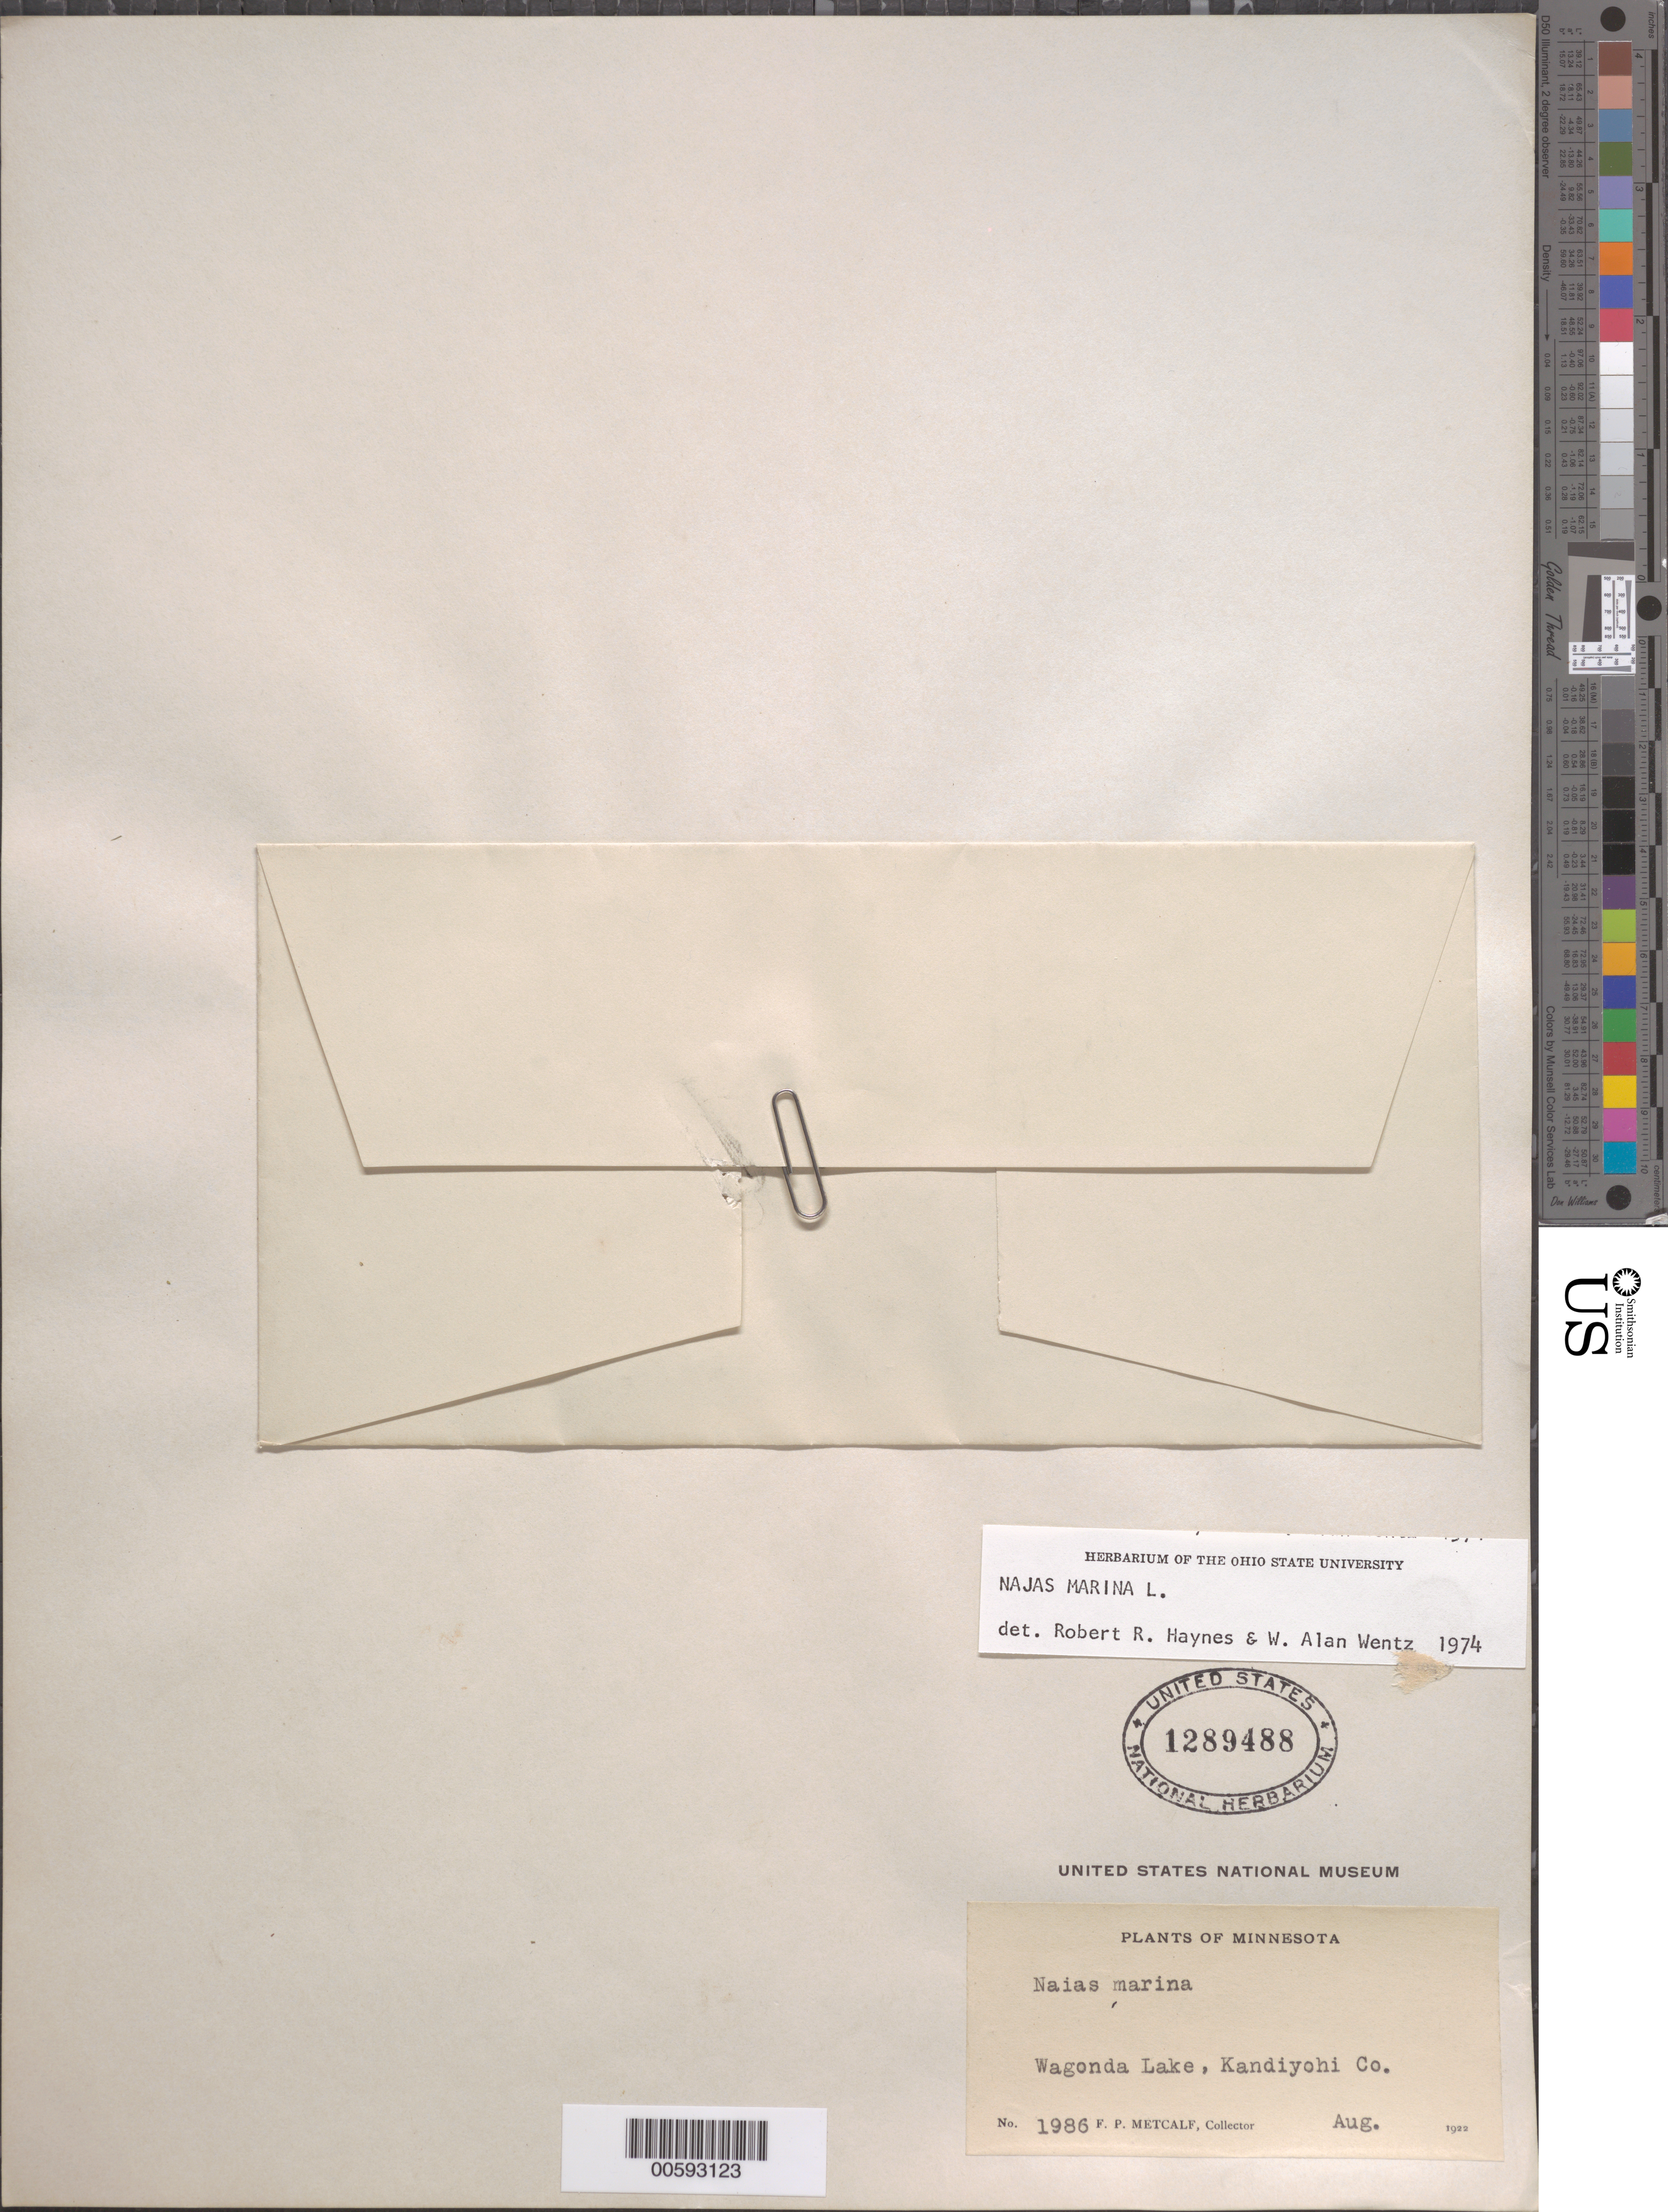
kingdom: Plantae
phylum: Tracheophyta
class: Liliopsida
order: Alismatales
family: Hydrocharitaceae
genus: Najas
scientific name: Najas marina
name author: L.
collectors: F. P. Metcalf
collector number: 1986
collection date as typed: Aug 1922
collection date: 1922-08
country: United States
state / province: Minnesota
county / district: Kandiyohi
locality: Lake Wagonda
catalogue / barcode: US 1289488